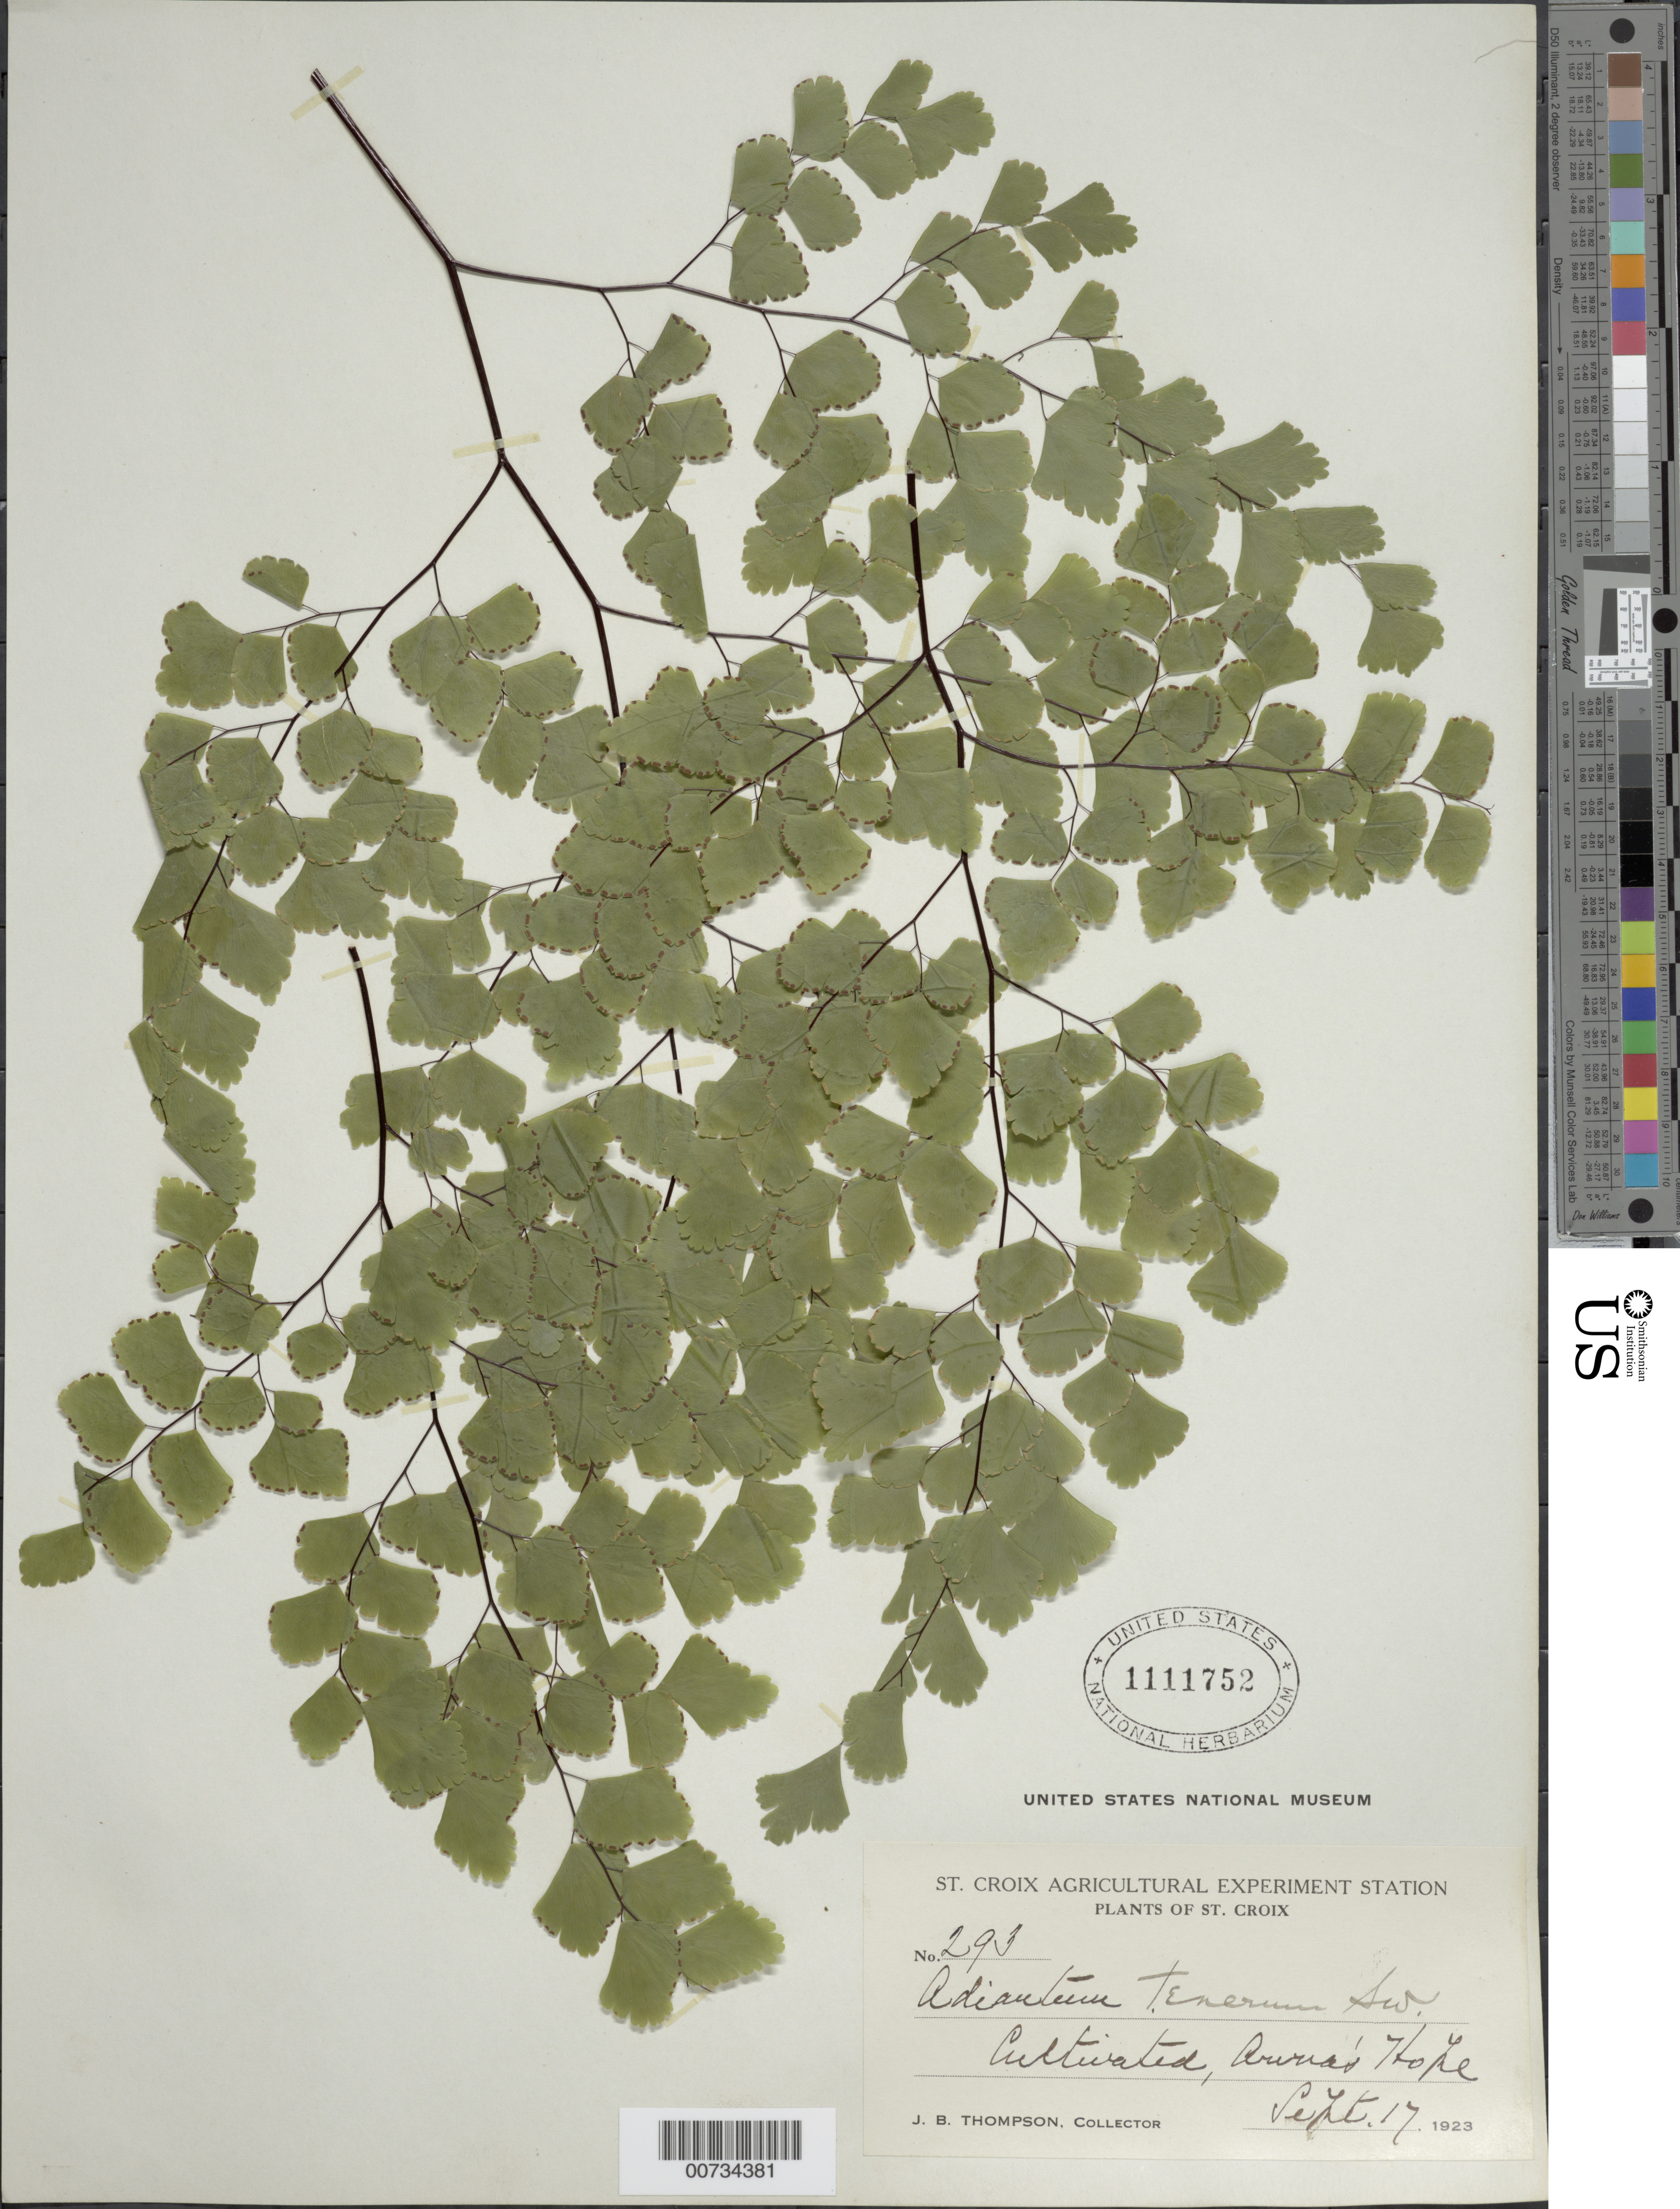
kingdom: Plantae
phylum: Tracheophyta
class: Polypodiopsida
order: Polypodiales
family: Pteridaceae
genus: Adiantum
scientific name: Adiantum tenerum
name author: Sw.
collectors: J. B. Thompson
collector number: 293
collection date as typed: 17 Sep 1923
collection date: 1923-09-17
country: U.S. Virgin Islands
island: St. Croix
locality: Anna's Hope, St. Croix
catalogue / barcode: US 1111752